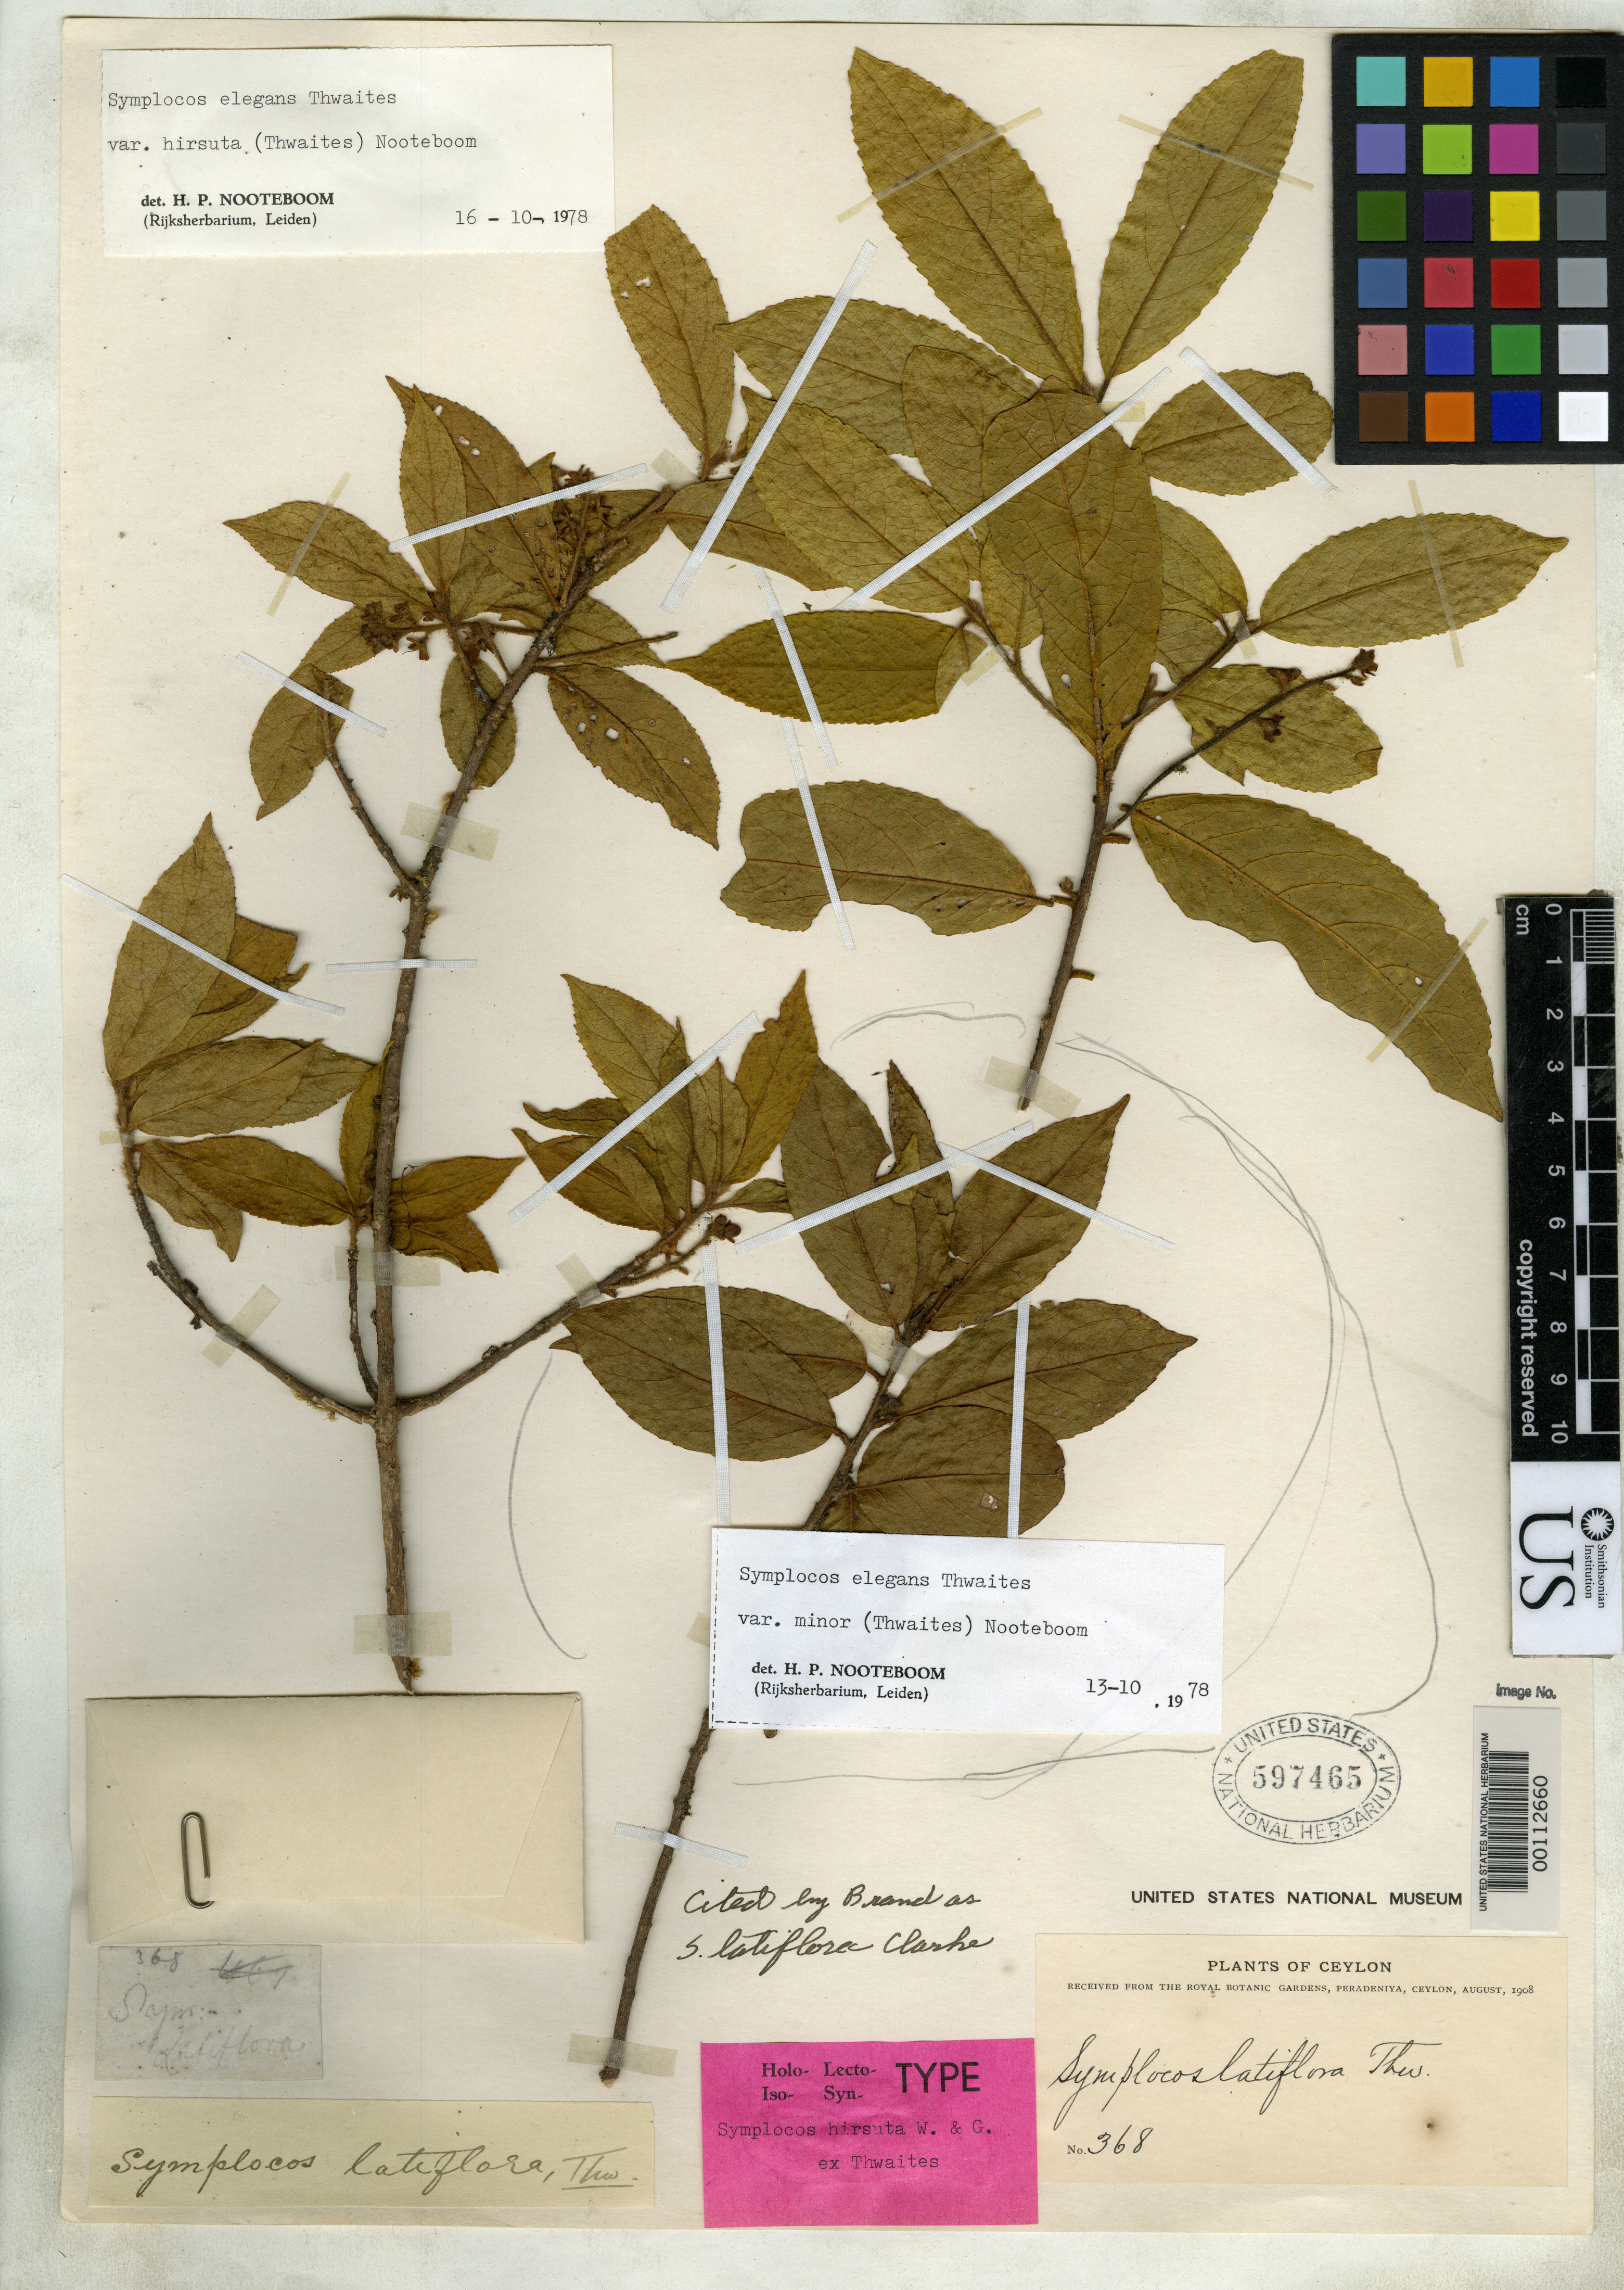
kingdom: Plantae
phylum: Tracheophyta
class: Magnoliopsida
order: Ericales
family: Symplocaceae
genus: Symplocos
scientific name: Symplocos hirsuta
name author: Wight & Gardner ex Thwaites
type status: Isotype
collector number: C.P. 368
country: Sri Lanka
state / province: Central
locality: Alt. 5000-8000 ft.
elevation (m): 1524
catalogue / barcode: US 597465